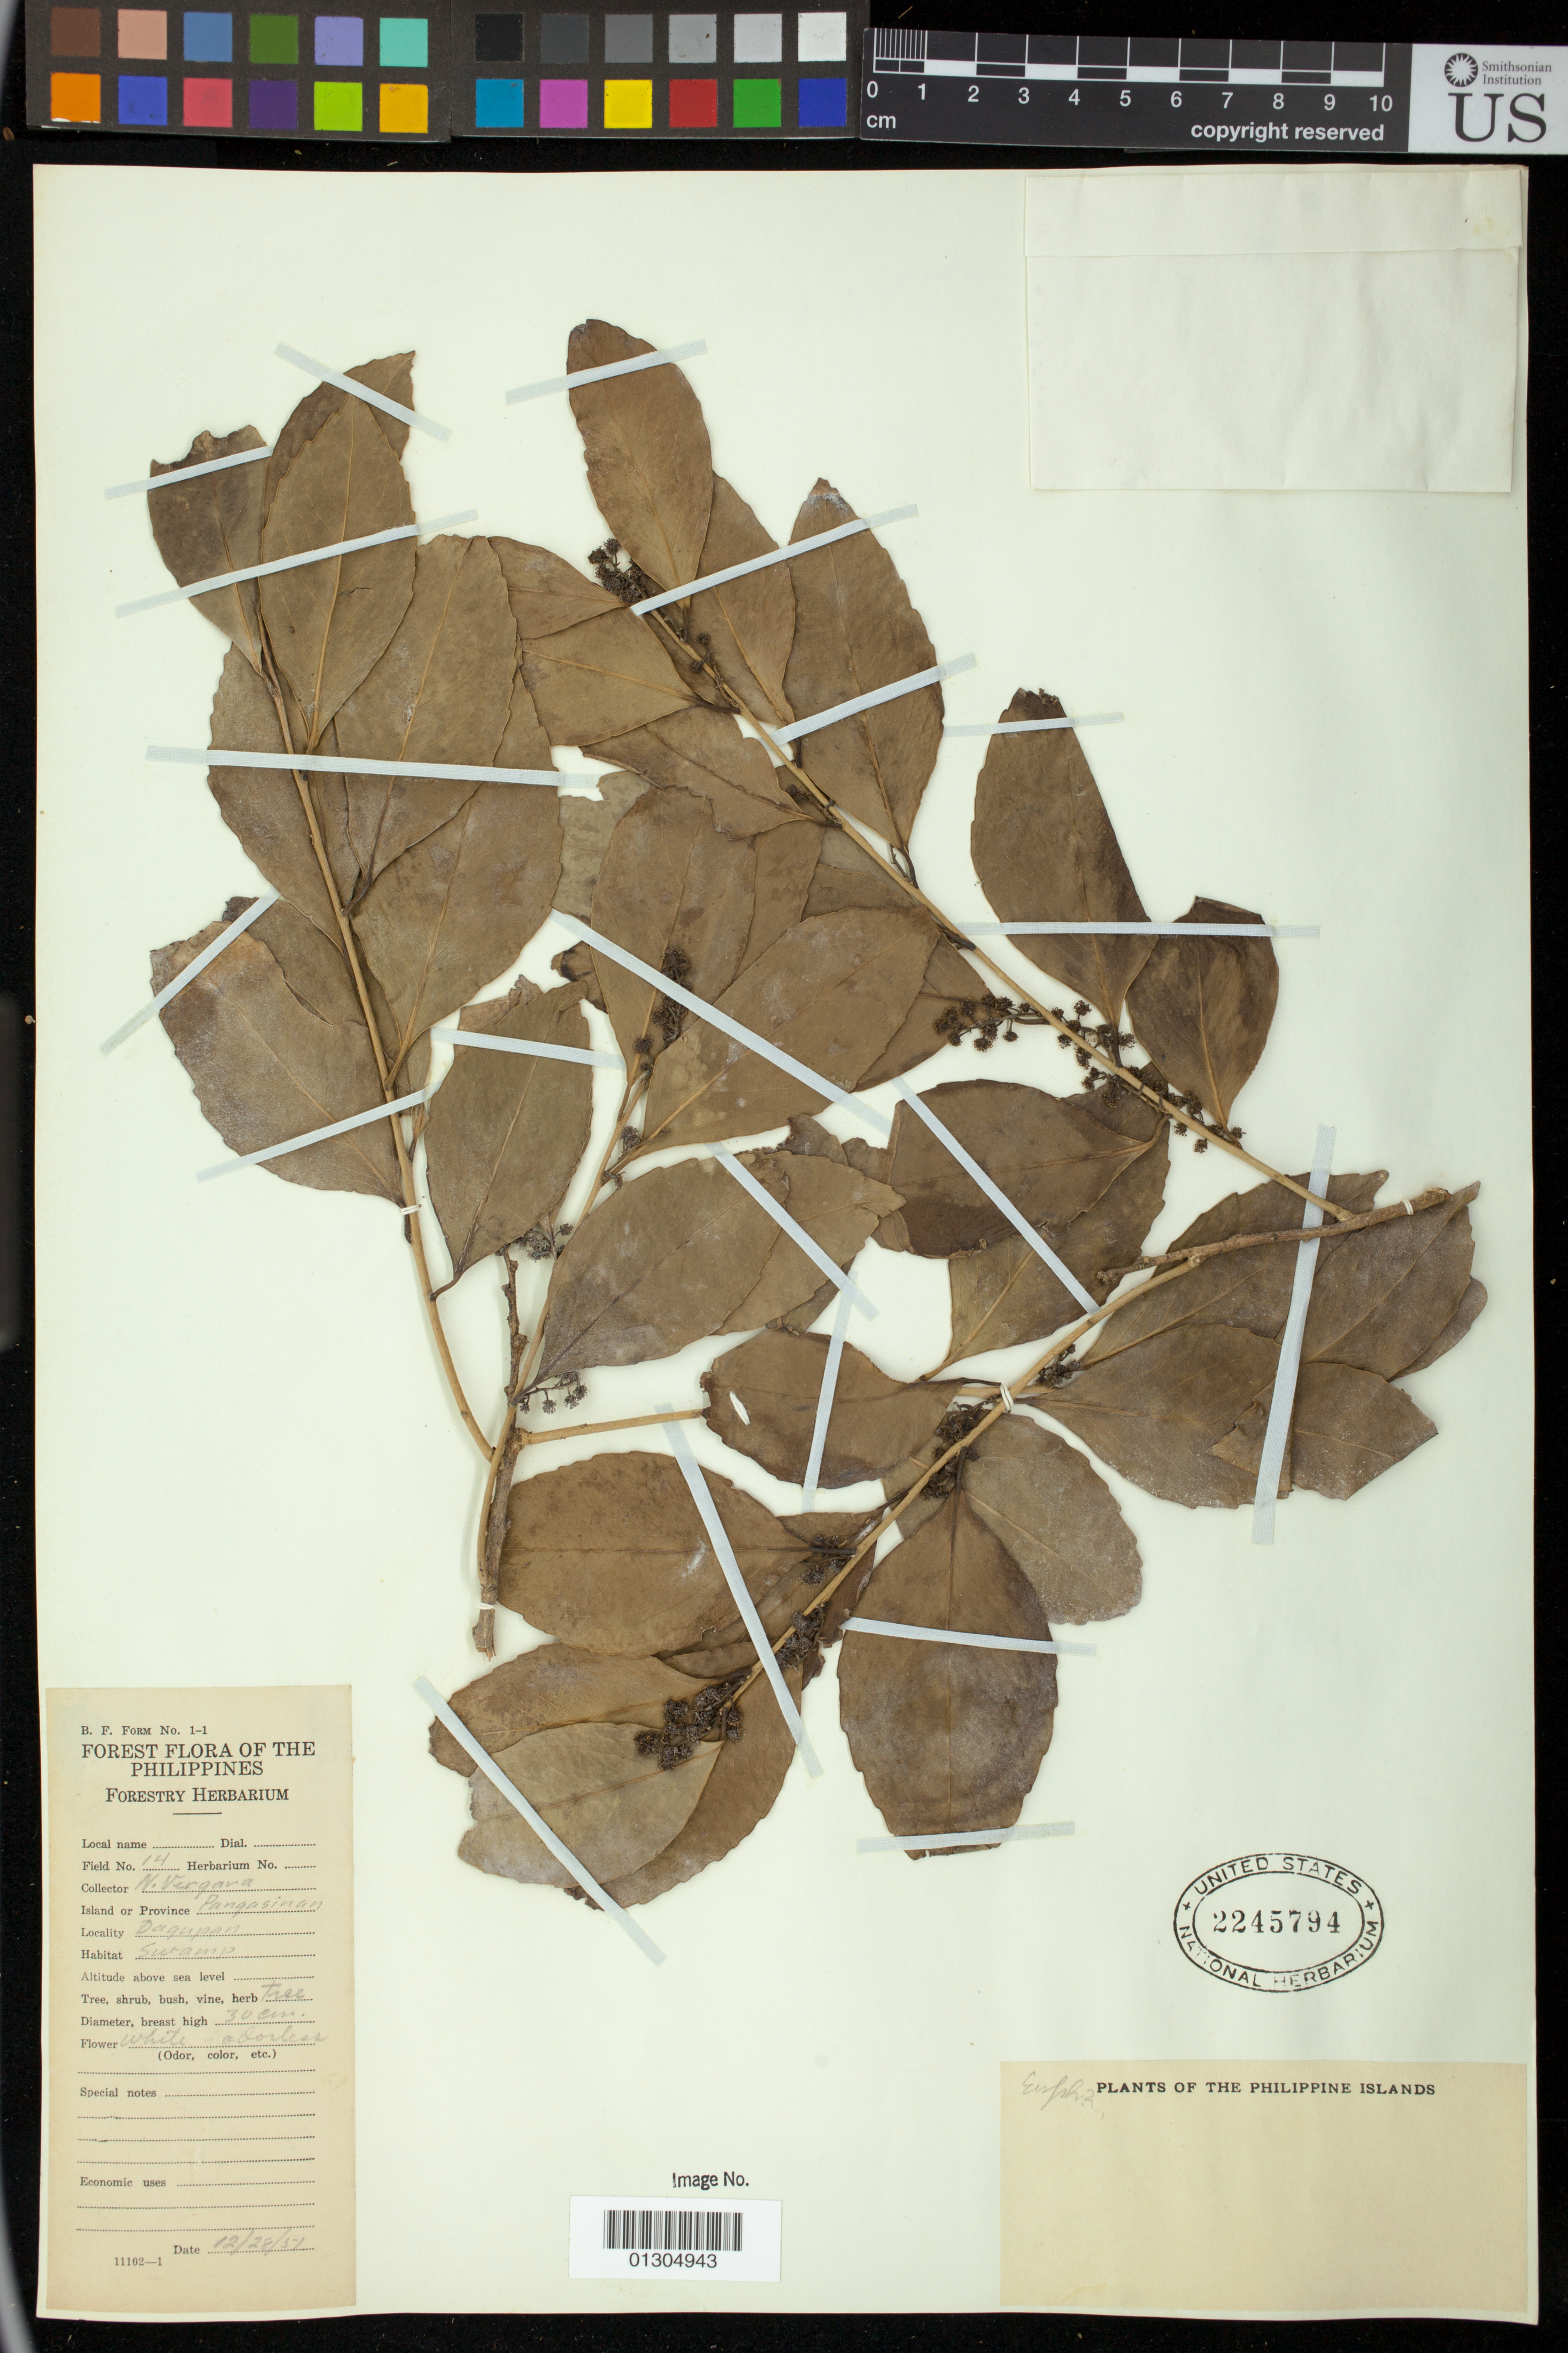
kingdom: Plantae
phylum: Tracheophyta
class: Magnoliopsida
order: Malpighiales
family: Euphorbiaceae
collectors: N. Vergara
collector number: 14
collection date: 1951-12-28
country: Philippines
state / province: Ilocos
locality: Pangasinan, Dagupan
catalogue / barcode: US 2245794